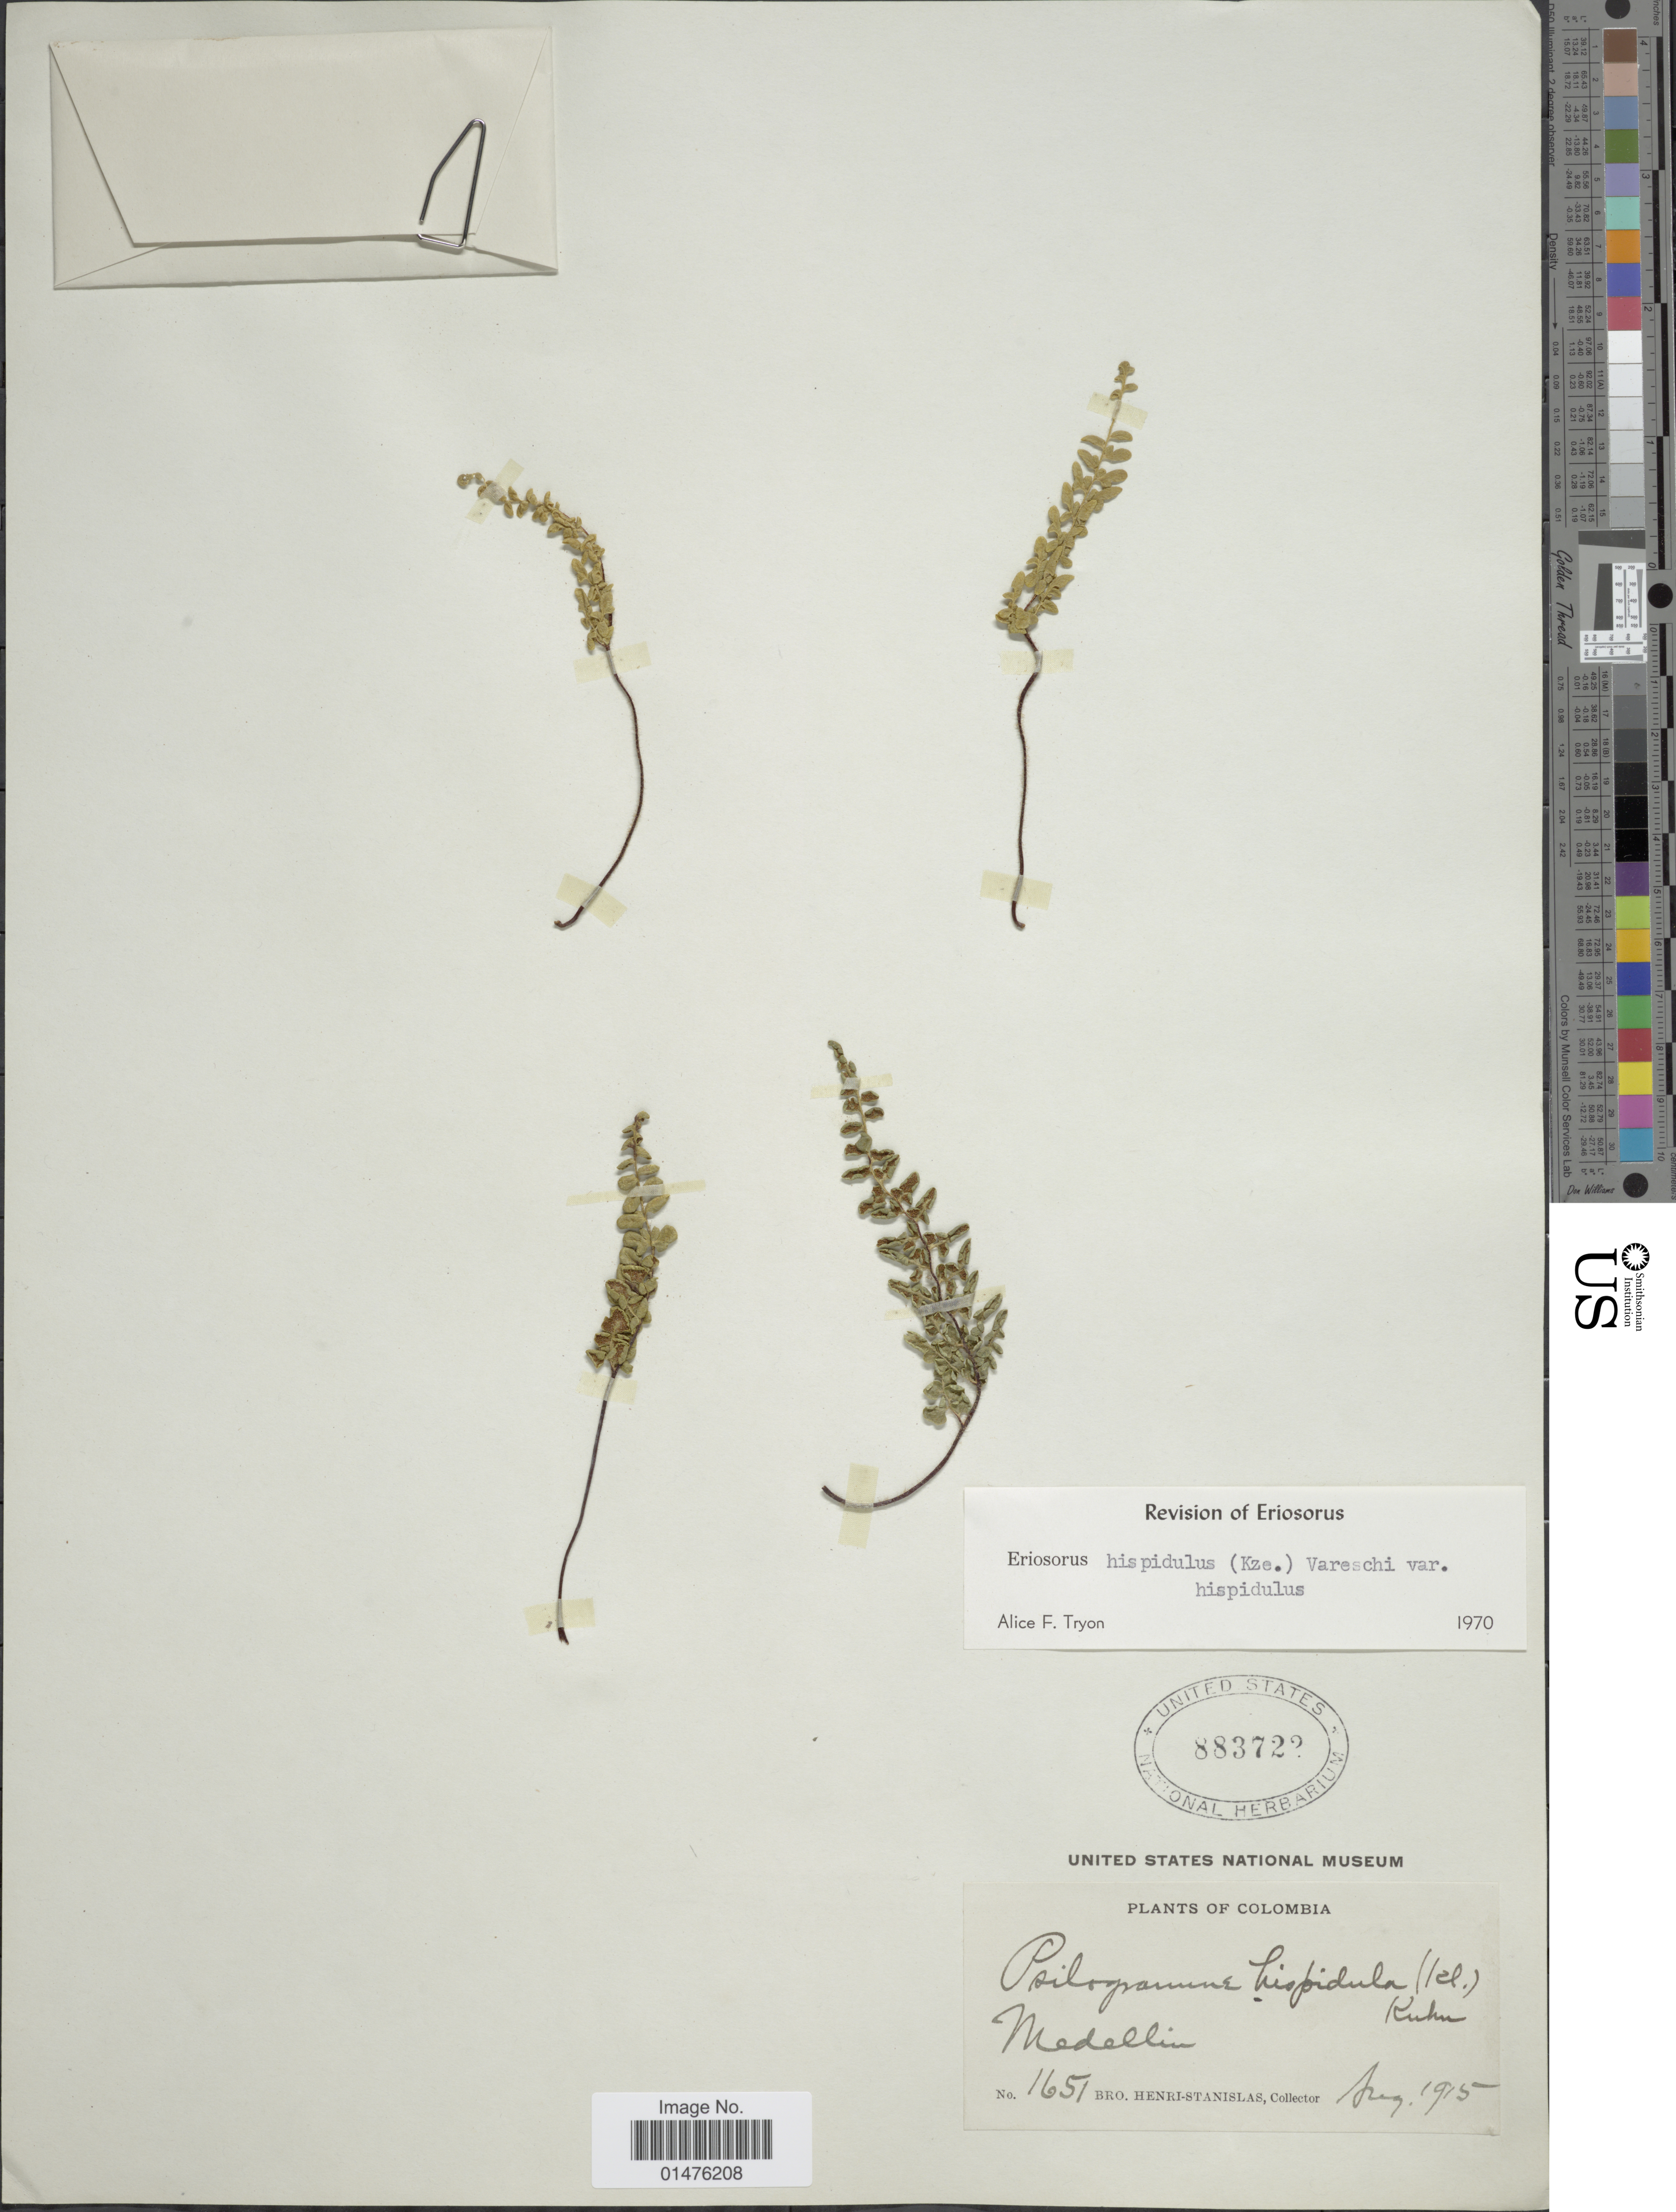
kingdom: Plantae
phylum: Tracheophyta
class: Polypodiopsida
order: Polypodiales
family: Pteridaceae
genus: Jamesonia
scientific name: Jamesonia hispidula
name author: Kunze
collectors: Henri-Stanislas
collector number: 1651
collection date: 1915-08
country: Colombia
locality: Medellin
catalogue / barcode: US 883722